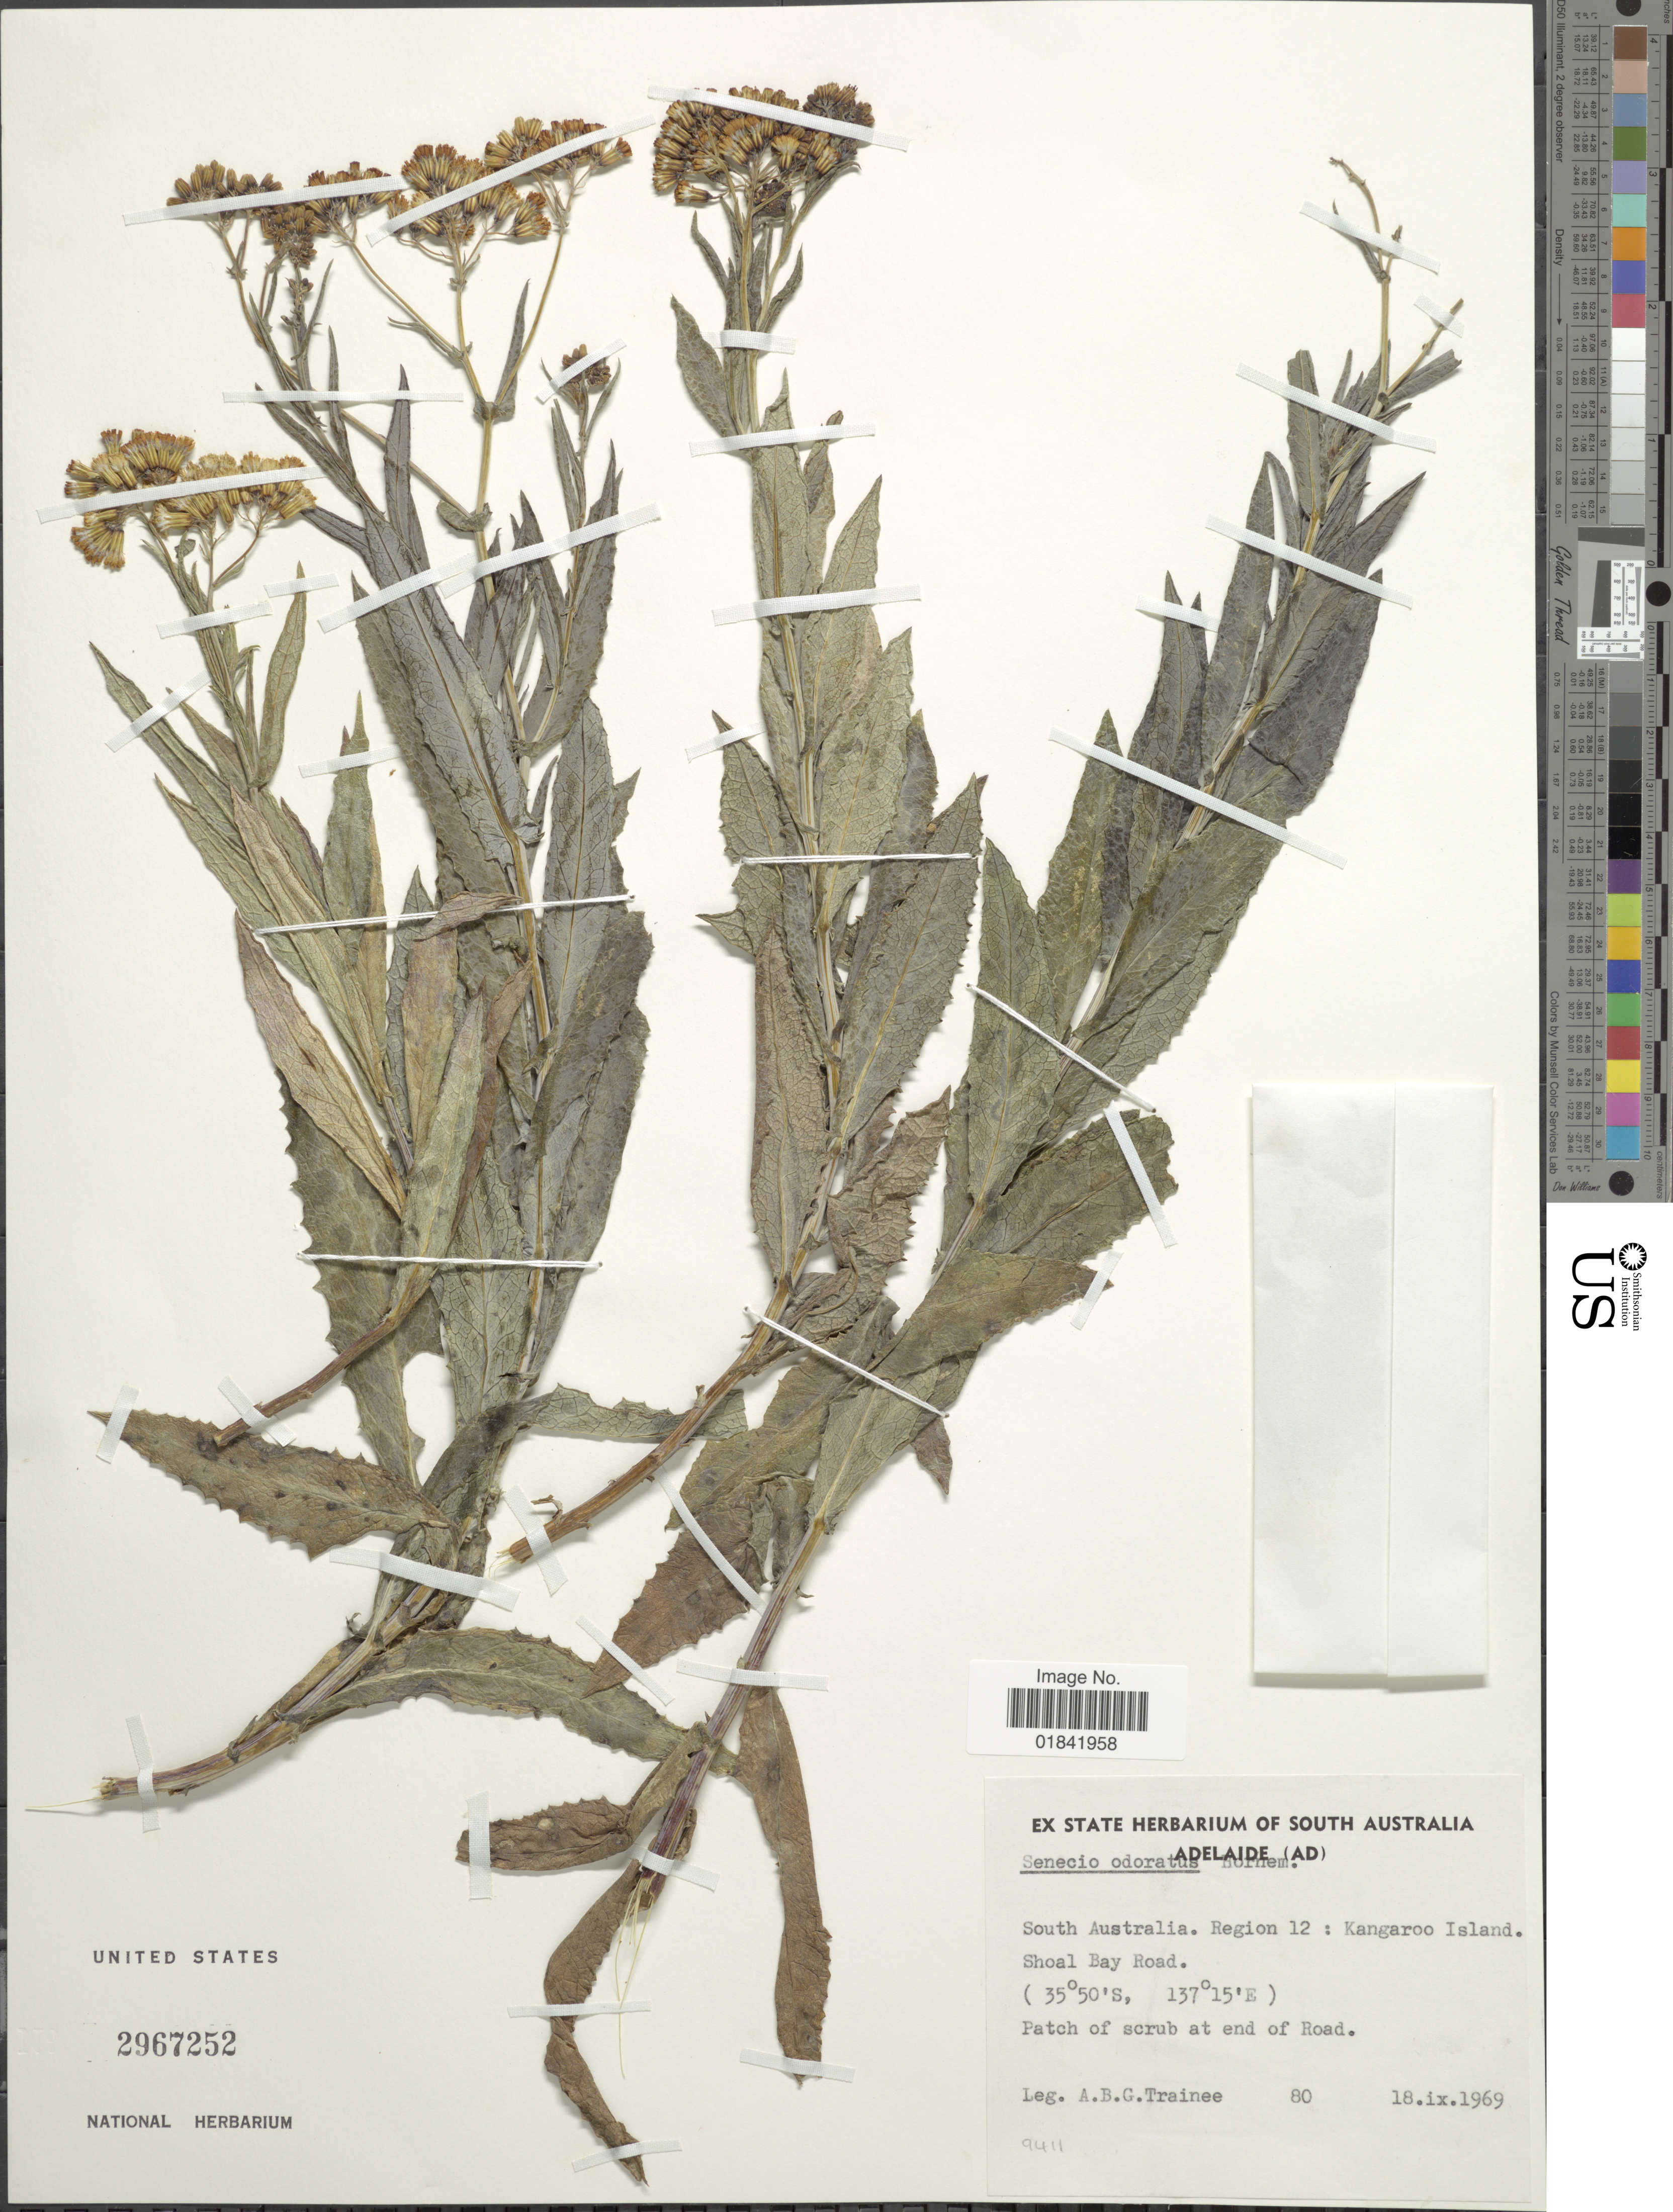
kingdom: Plantae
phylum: Tracheophyta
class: Magnoliopsida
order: Asterales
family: Asteraceae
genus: Senecio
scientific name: Senecio odoratus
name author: Hornem.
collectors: A. Trainee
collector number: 80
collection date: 1969-09-18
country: Australia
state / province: South Australia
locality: Region 12: Kangaroo Island, Shoal Bay Road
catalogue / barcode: US 2967252